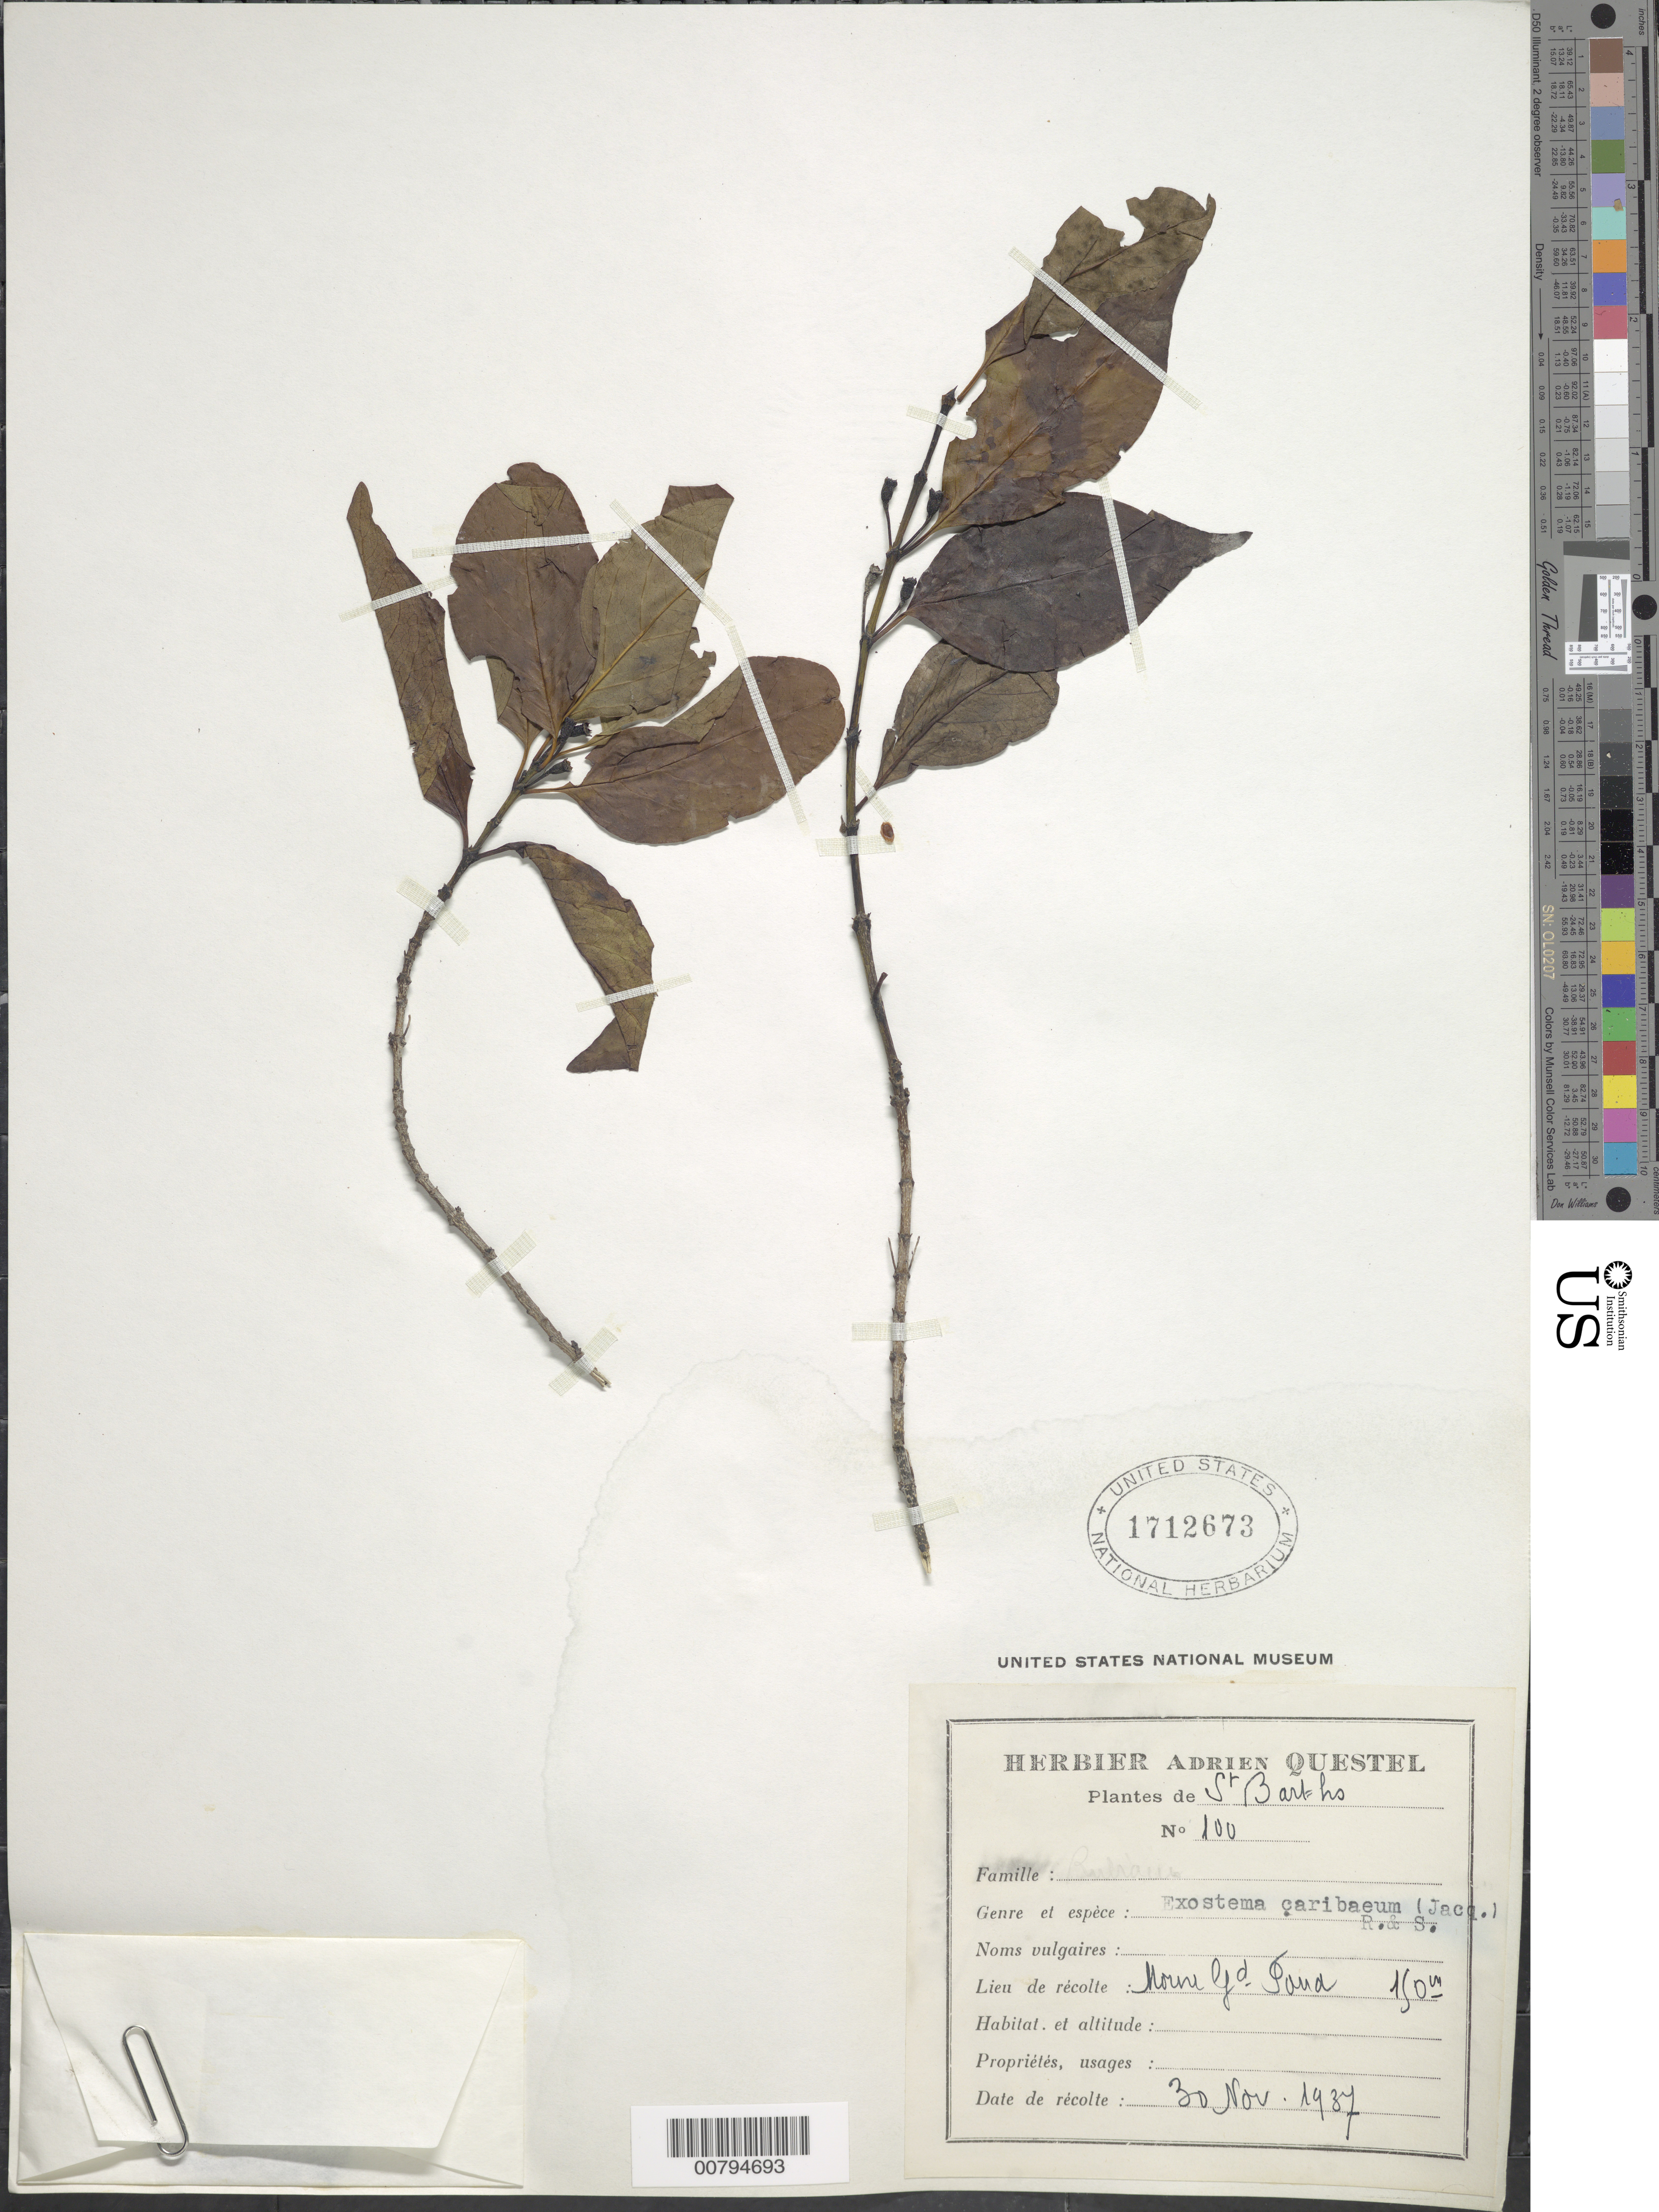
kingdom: Plantae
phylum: Tracheophyta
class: Magnoliopsida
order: Gentianales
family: Rubiaceae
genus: Exostema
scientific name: Exostema caribaeum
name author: (Jacq.) Roem. & Schult.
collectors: A. Questel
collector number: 100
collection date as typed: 30 Nov 1937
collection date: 1937-11-30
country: Saint Barthélemy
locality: Morne Gd. Pond (sp.?)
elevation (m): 110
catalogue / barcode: US 1712673